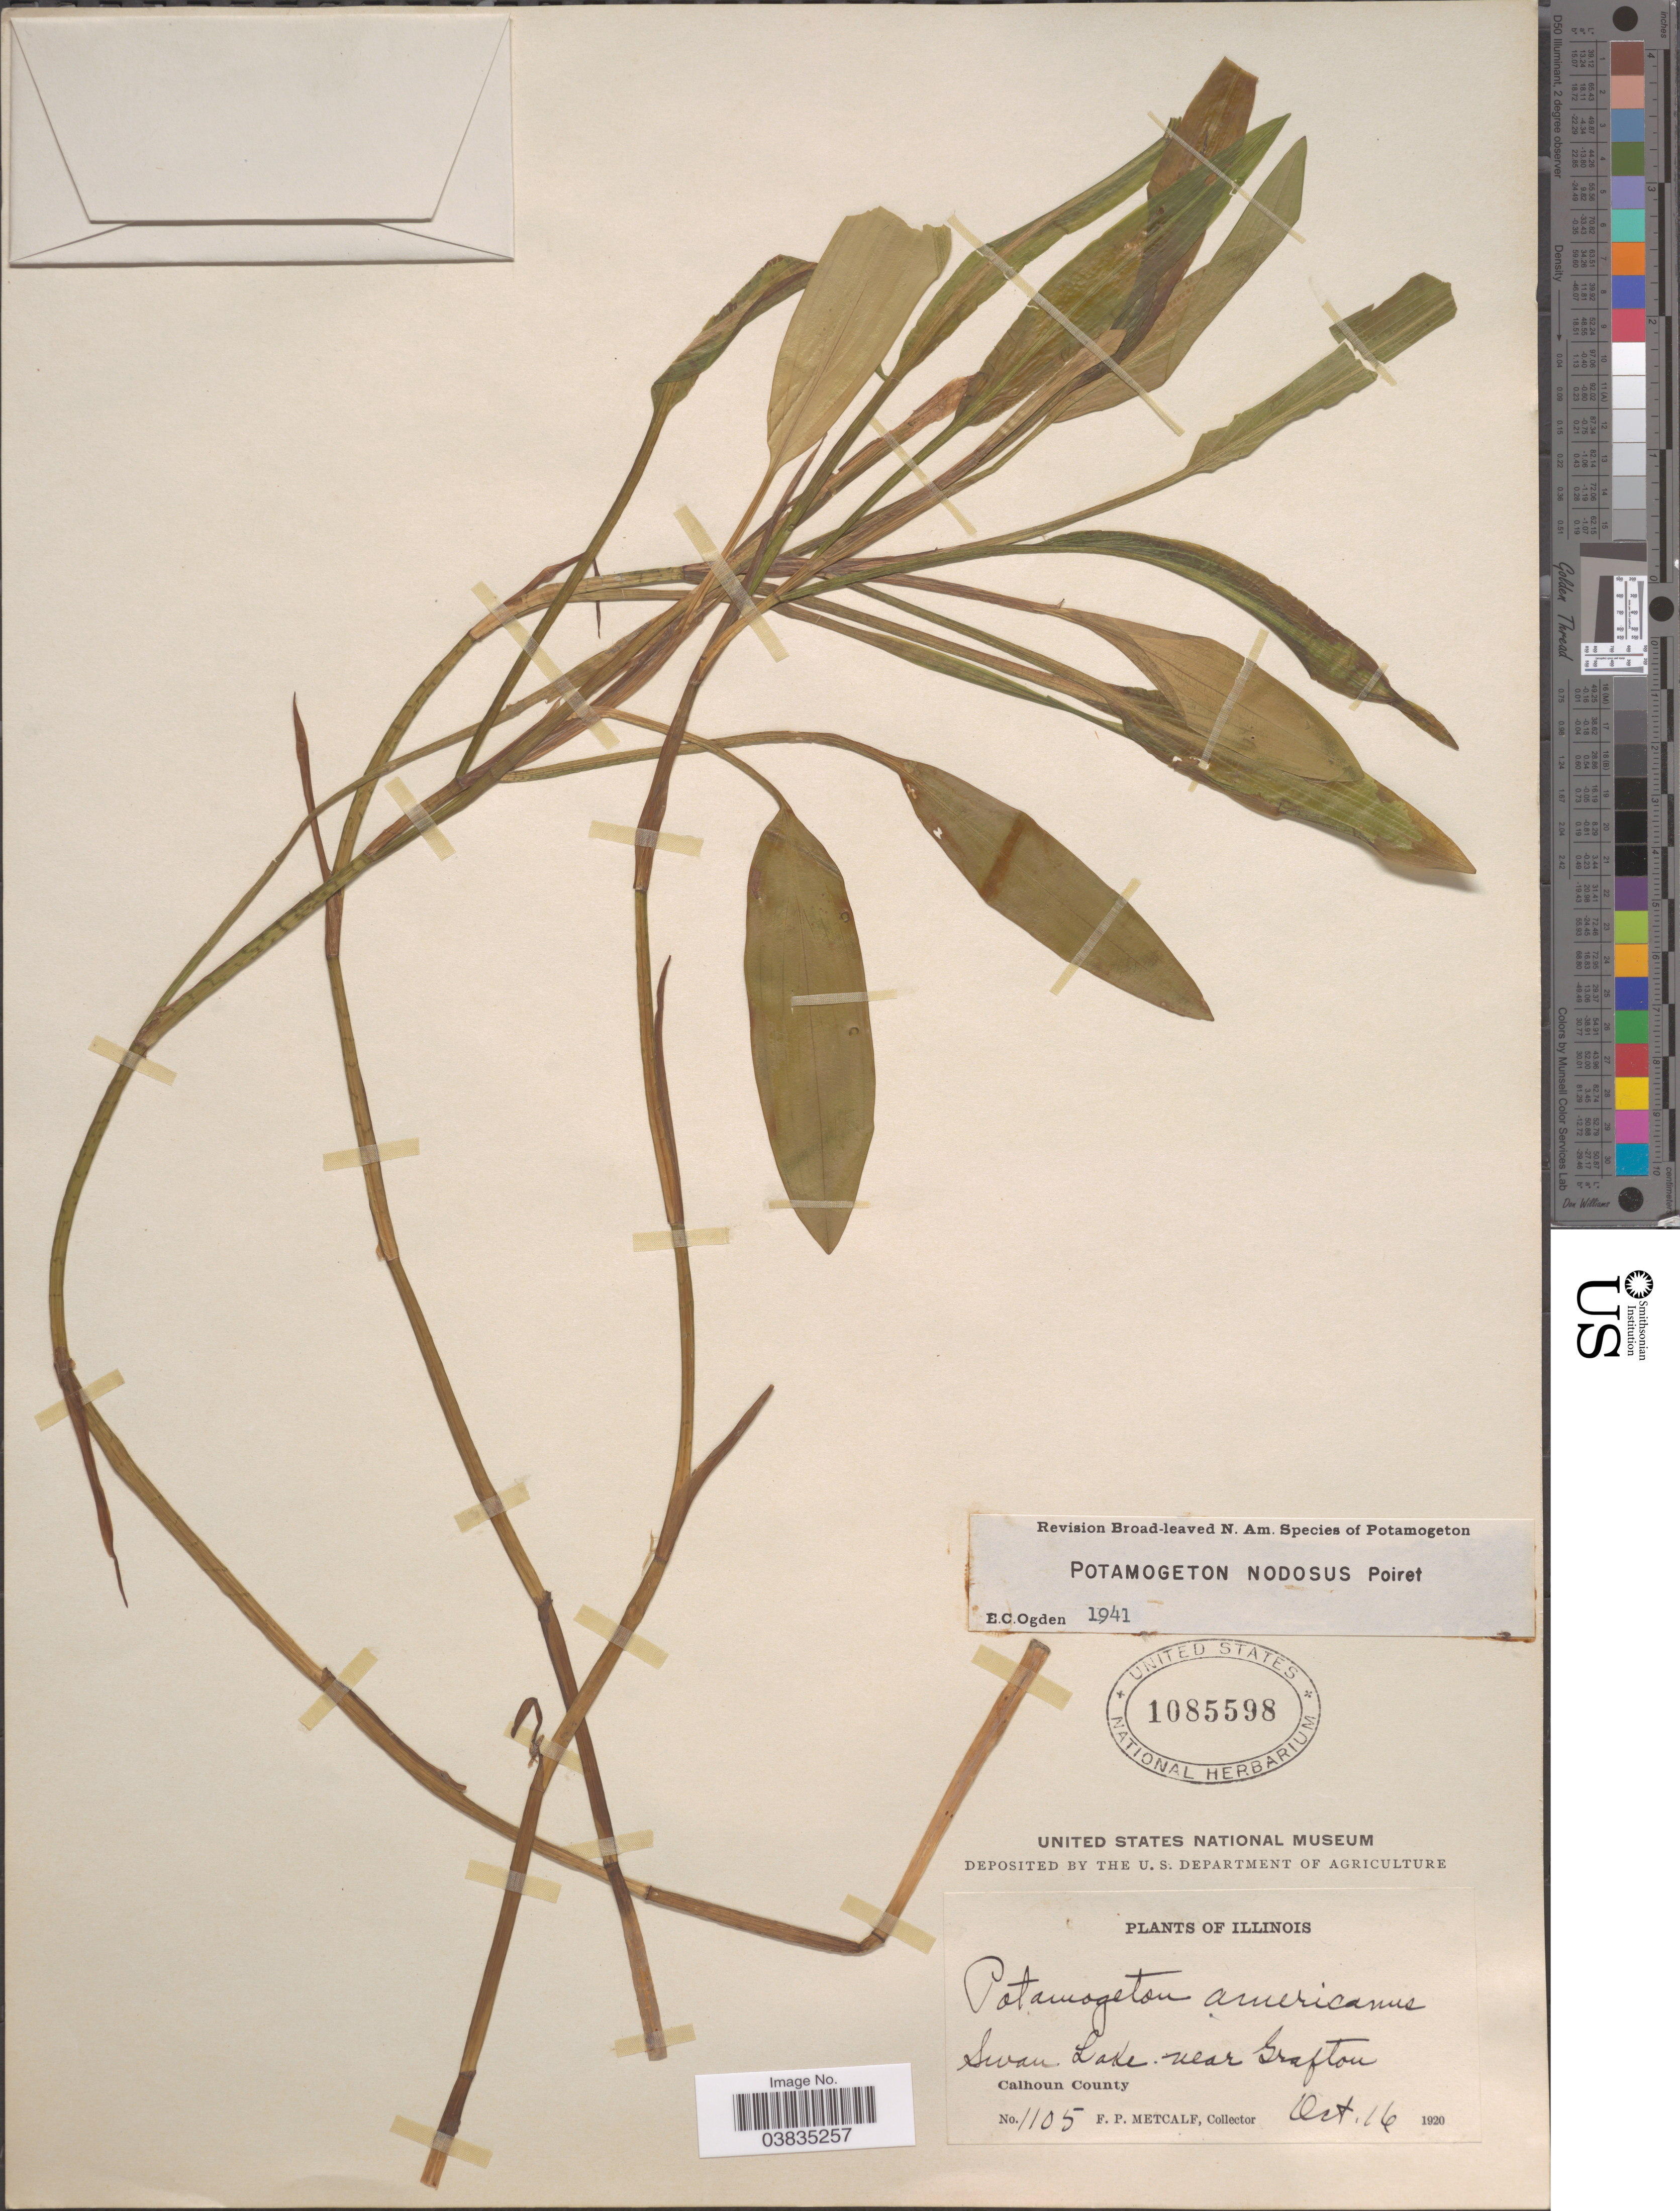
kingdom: Plantae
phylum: Tracheophyta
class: Liliopsida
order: Alismatales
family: Potamogetonaceae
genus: Potamogeton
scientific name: Potamogeton nodosus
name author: Poir.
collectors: F. Metcalf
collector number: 1105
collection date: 1920-10-16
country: United States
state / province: Illinois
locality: Swan Lake near Grafton. Calhoun County.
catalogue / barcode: US 1085598